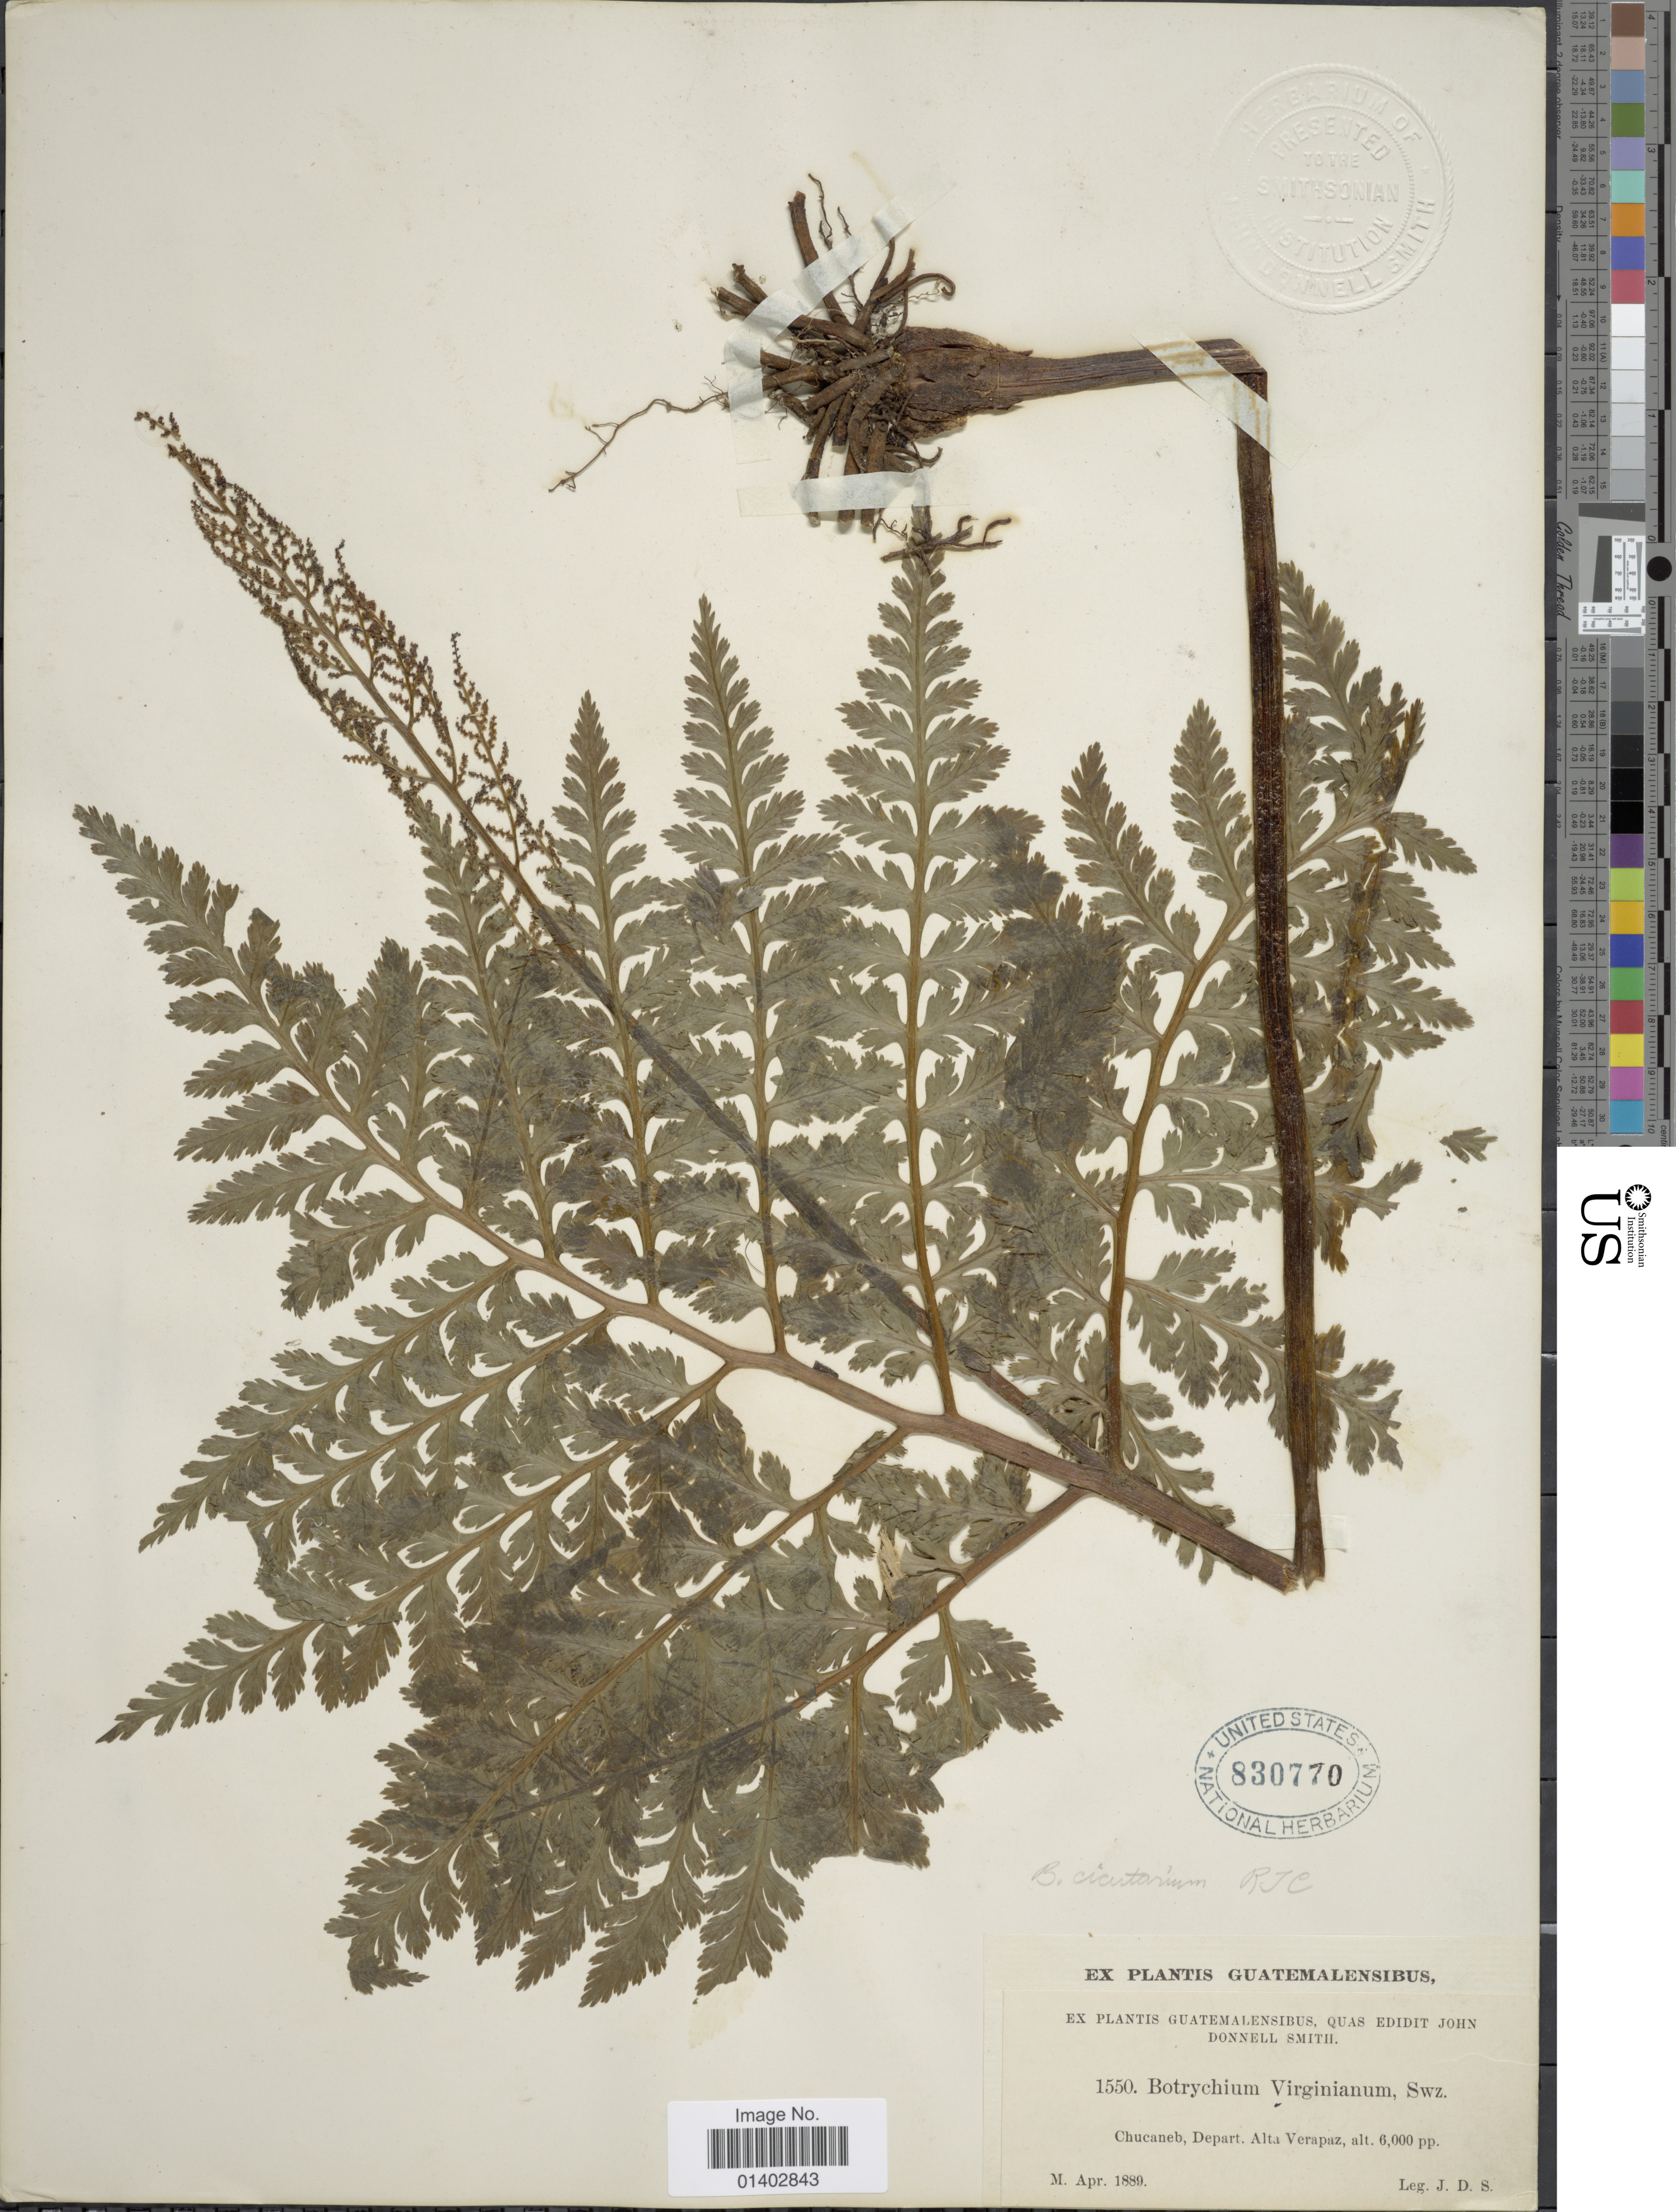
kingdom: Plantae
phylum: Tracheophyta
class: Polypodiopsida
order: Ophioglossales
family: Ophioglossaceae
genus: Botrychium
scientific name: Botrychium virginianum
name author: (L.) Sw.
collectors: J. Donnell Smith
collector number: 1550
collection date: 1889-04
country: Guatemala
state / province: Alta Verapaz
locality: Chucaneb, Depart Alta Verapaz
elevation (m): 1829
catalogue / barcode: US 830770